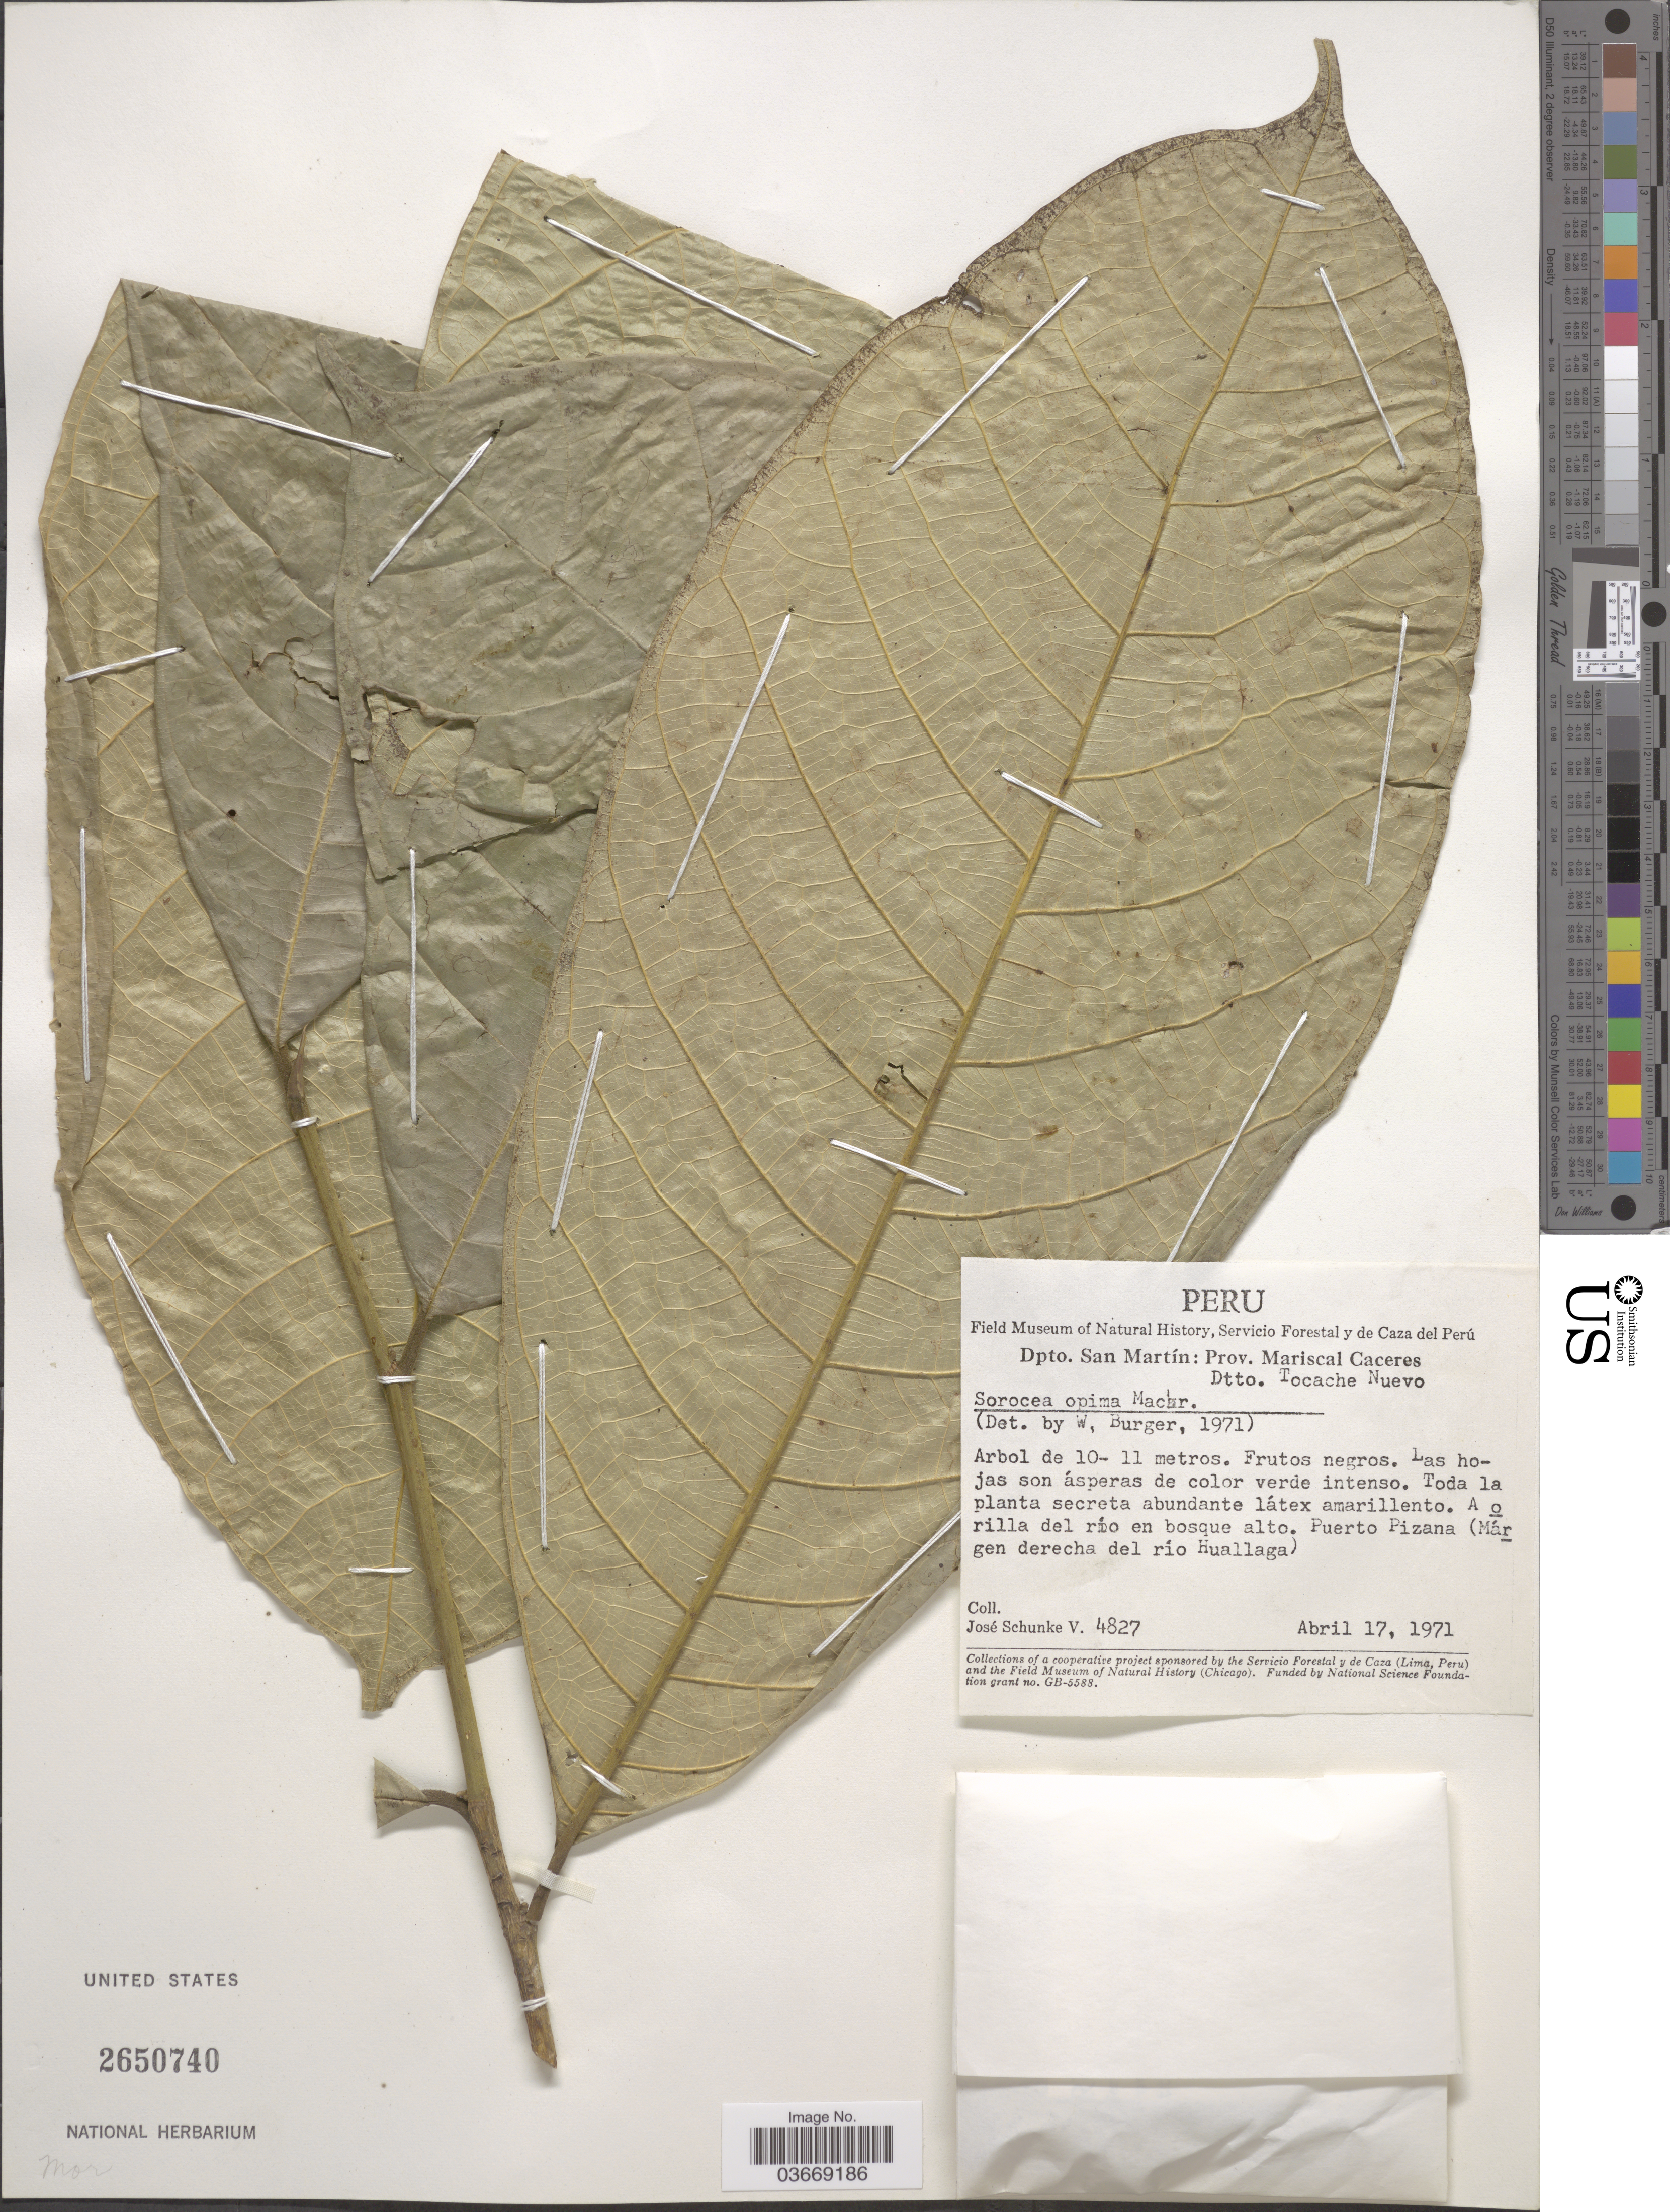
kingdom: Plantae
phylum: Tracheophyta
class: Magnoliopsida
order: Rosales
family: Moraceae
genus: Sorocea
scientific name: Sorocea opima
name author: J.F. Macbr.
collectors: J. Schunke Vigo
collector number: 4827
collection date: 1971-04-17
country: Peru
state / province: San Martín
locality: Dpto. San Martín: Prov. Mariscal Caceres, Dtto. Tocache Nuevo. A orilla del río en bosque alto. Puerto Pizana (Márgen derecha del río Huallaga).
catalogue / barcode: US 2650740